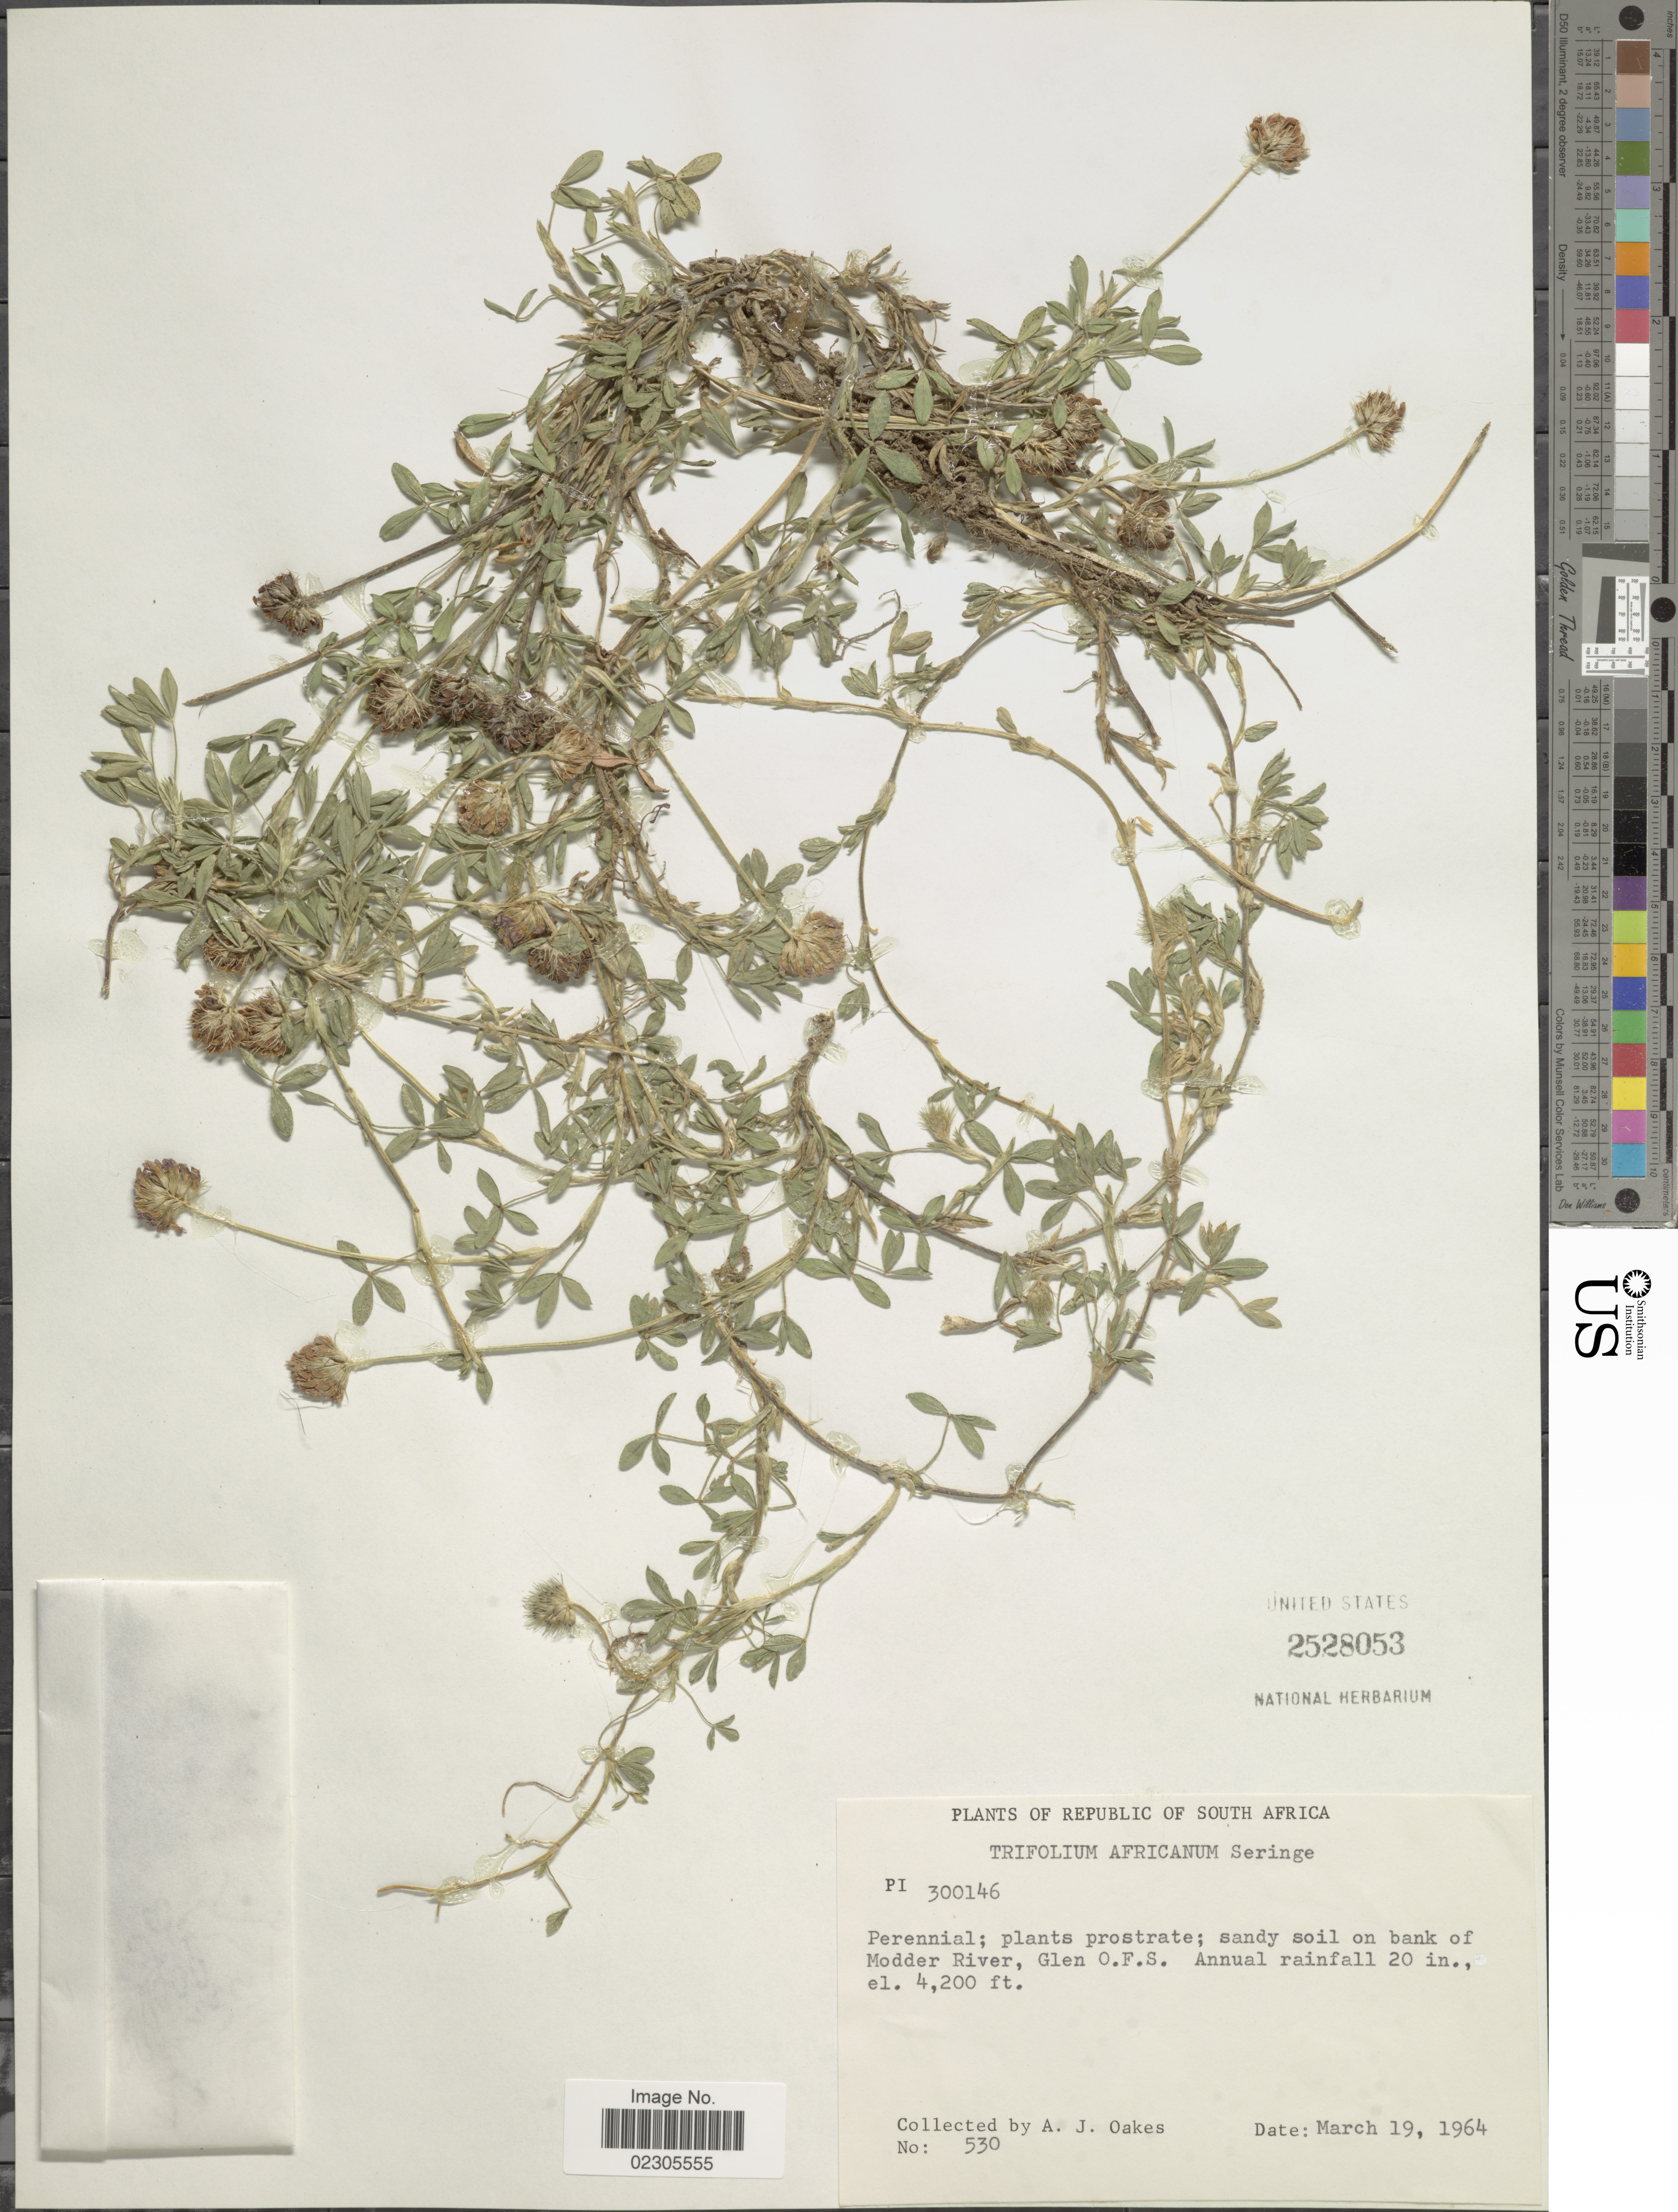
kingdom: Plantae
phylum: Tracheophyta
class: Magnoliopsida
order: Fabales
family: Fabaceae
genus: Trifolium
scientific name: Trifolium africanum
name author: Ser.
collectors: A. Oakes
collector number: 530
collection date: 1964-03-19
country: South Africa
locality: Perennial; plants prostrate; sandy soil on bank of Modder River, Glen O.F.S.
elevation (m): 1280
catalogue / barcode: US 2528053